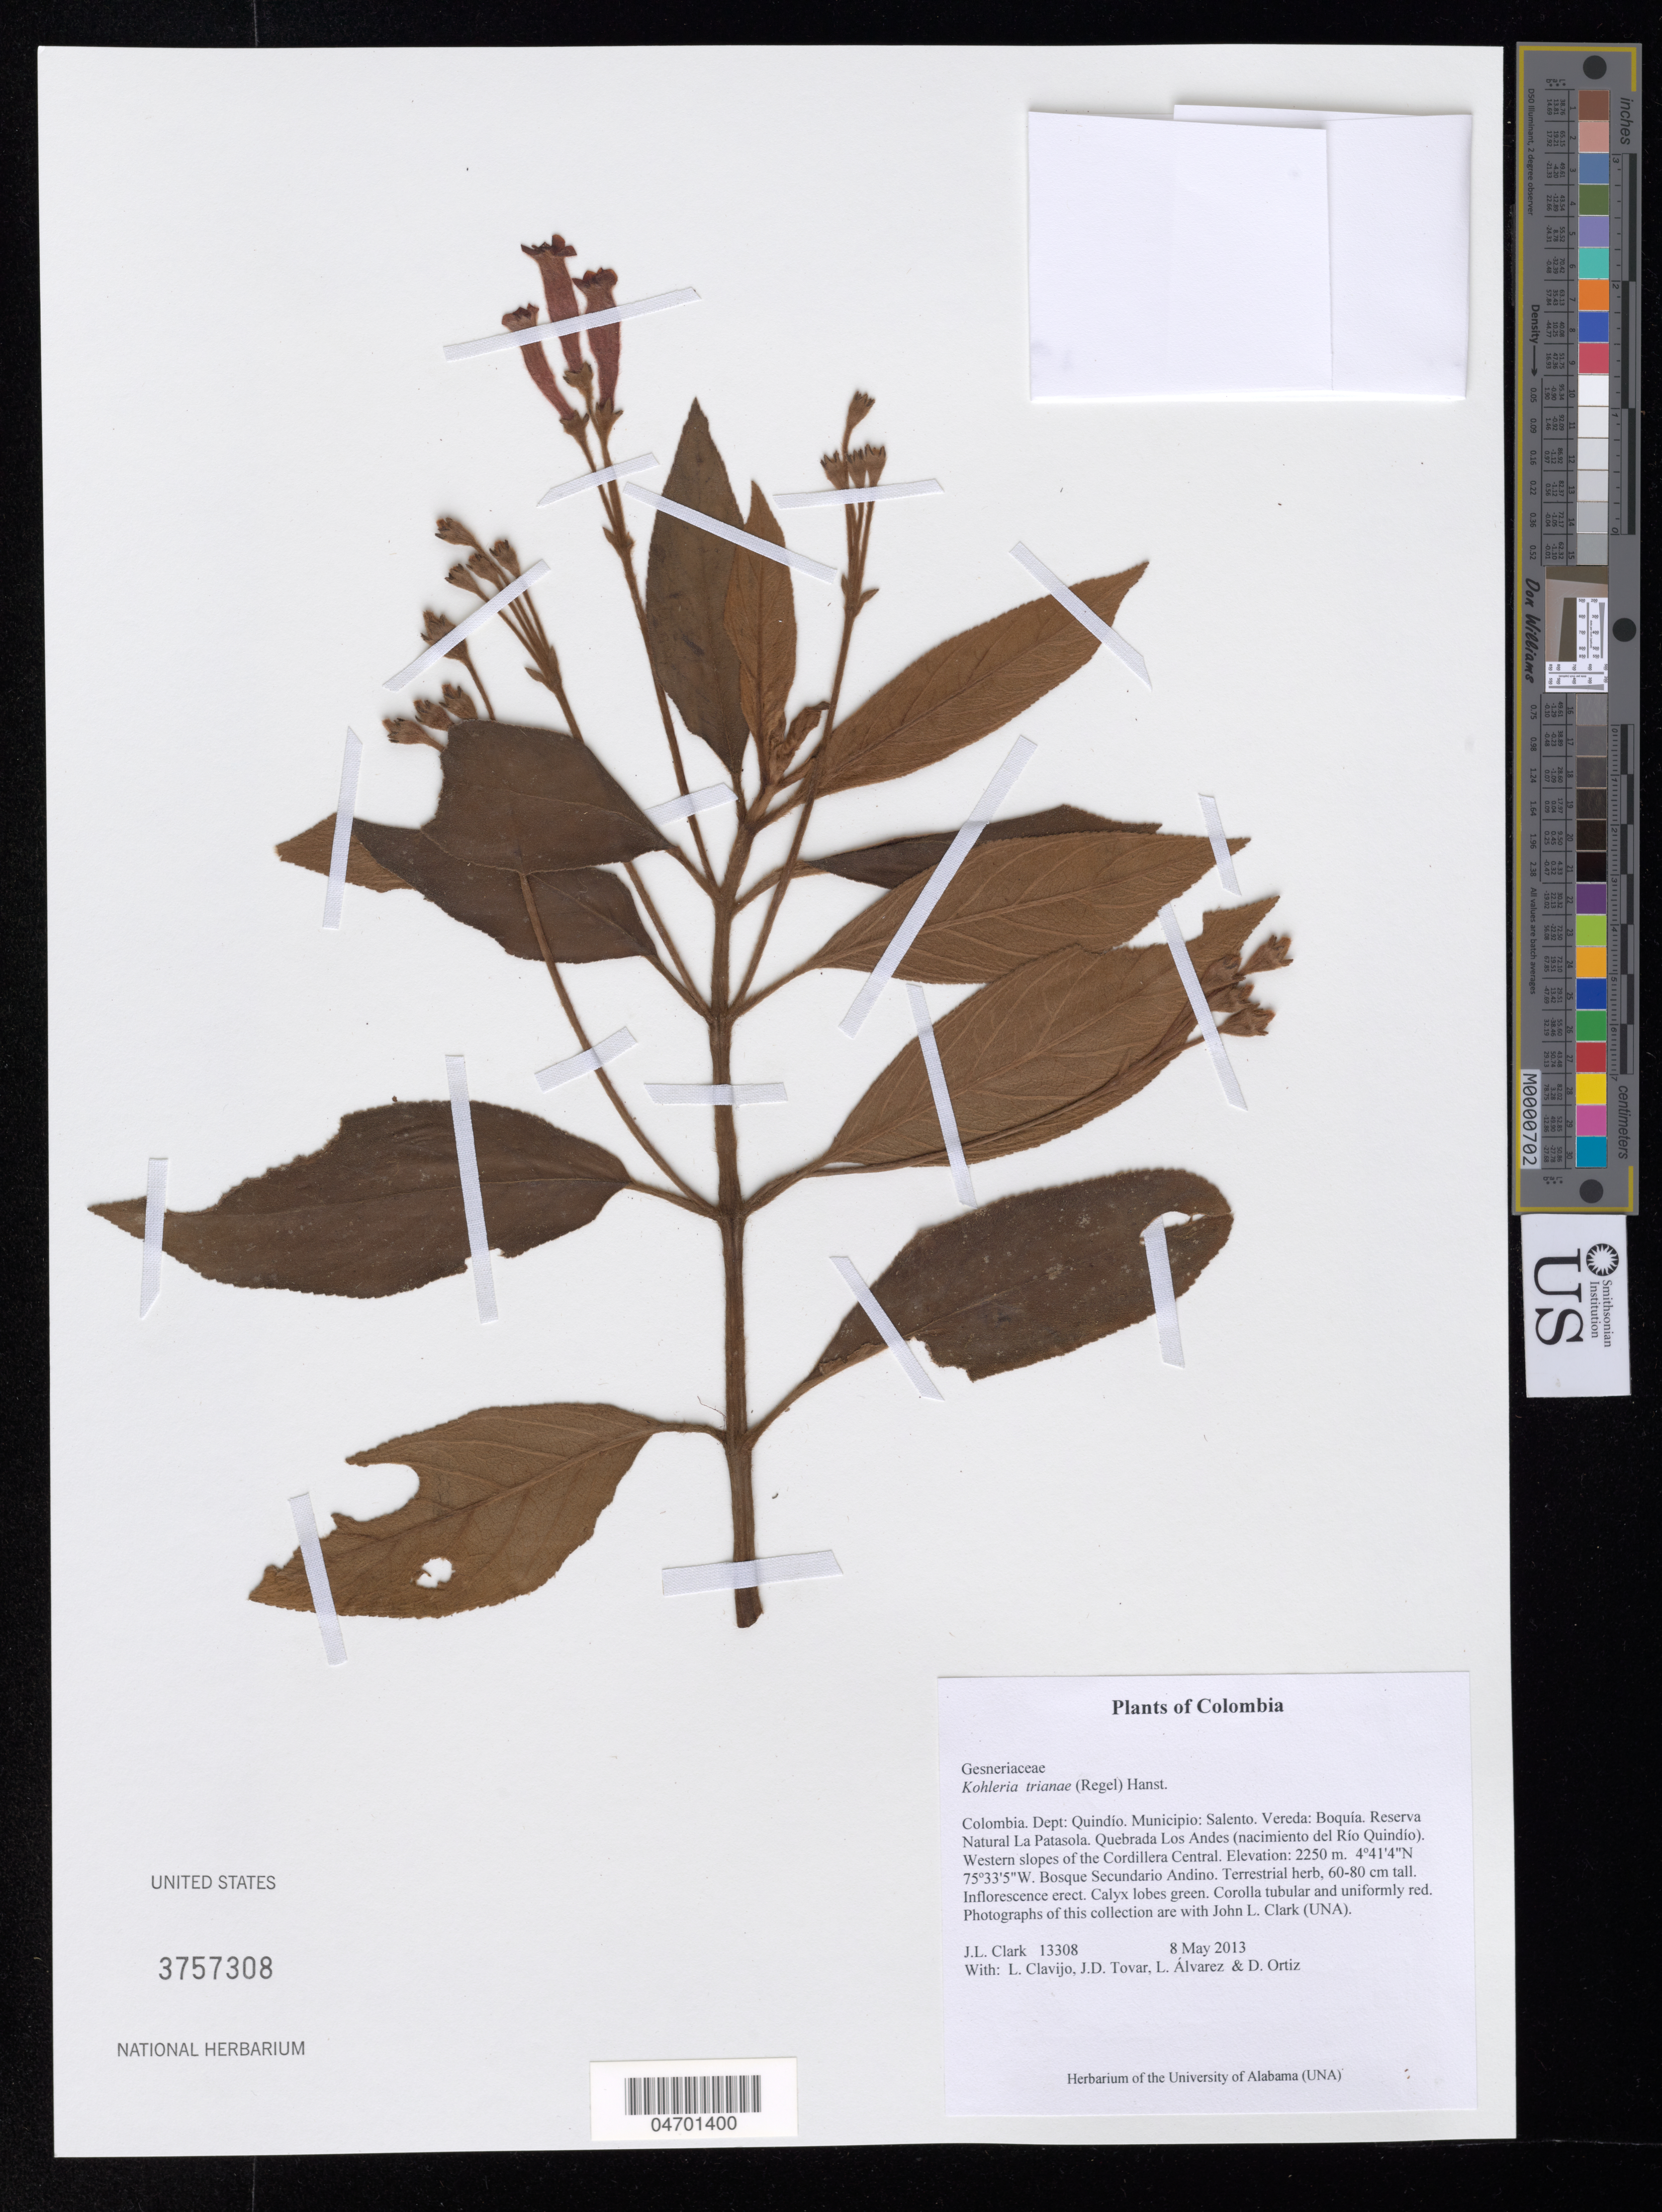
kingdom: Plantae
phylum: Tracheophyta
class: Magnoliopsida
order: Lamiales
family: Gesneriaceae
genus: Kohleria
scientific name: Kohleria trianae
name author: (Regel) Hanst.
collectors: J. L. Clark, L. Clavijo, J. Tovar & L. Alvarez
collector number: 13308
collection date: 2013-05-08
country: Colombia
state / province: Quindío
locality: Dept: Quindío. Municipio: Salento. Vereda: Boquía. Reserva Natural La Patasola. Quebrada Los Andes (nacimiento del Río Quindío). Western slopes of the Cordillera Central.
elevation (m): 2250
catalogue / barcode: US 3757308